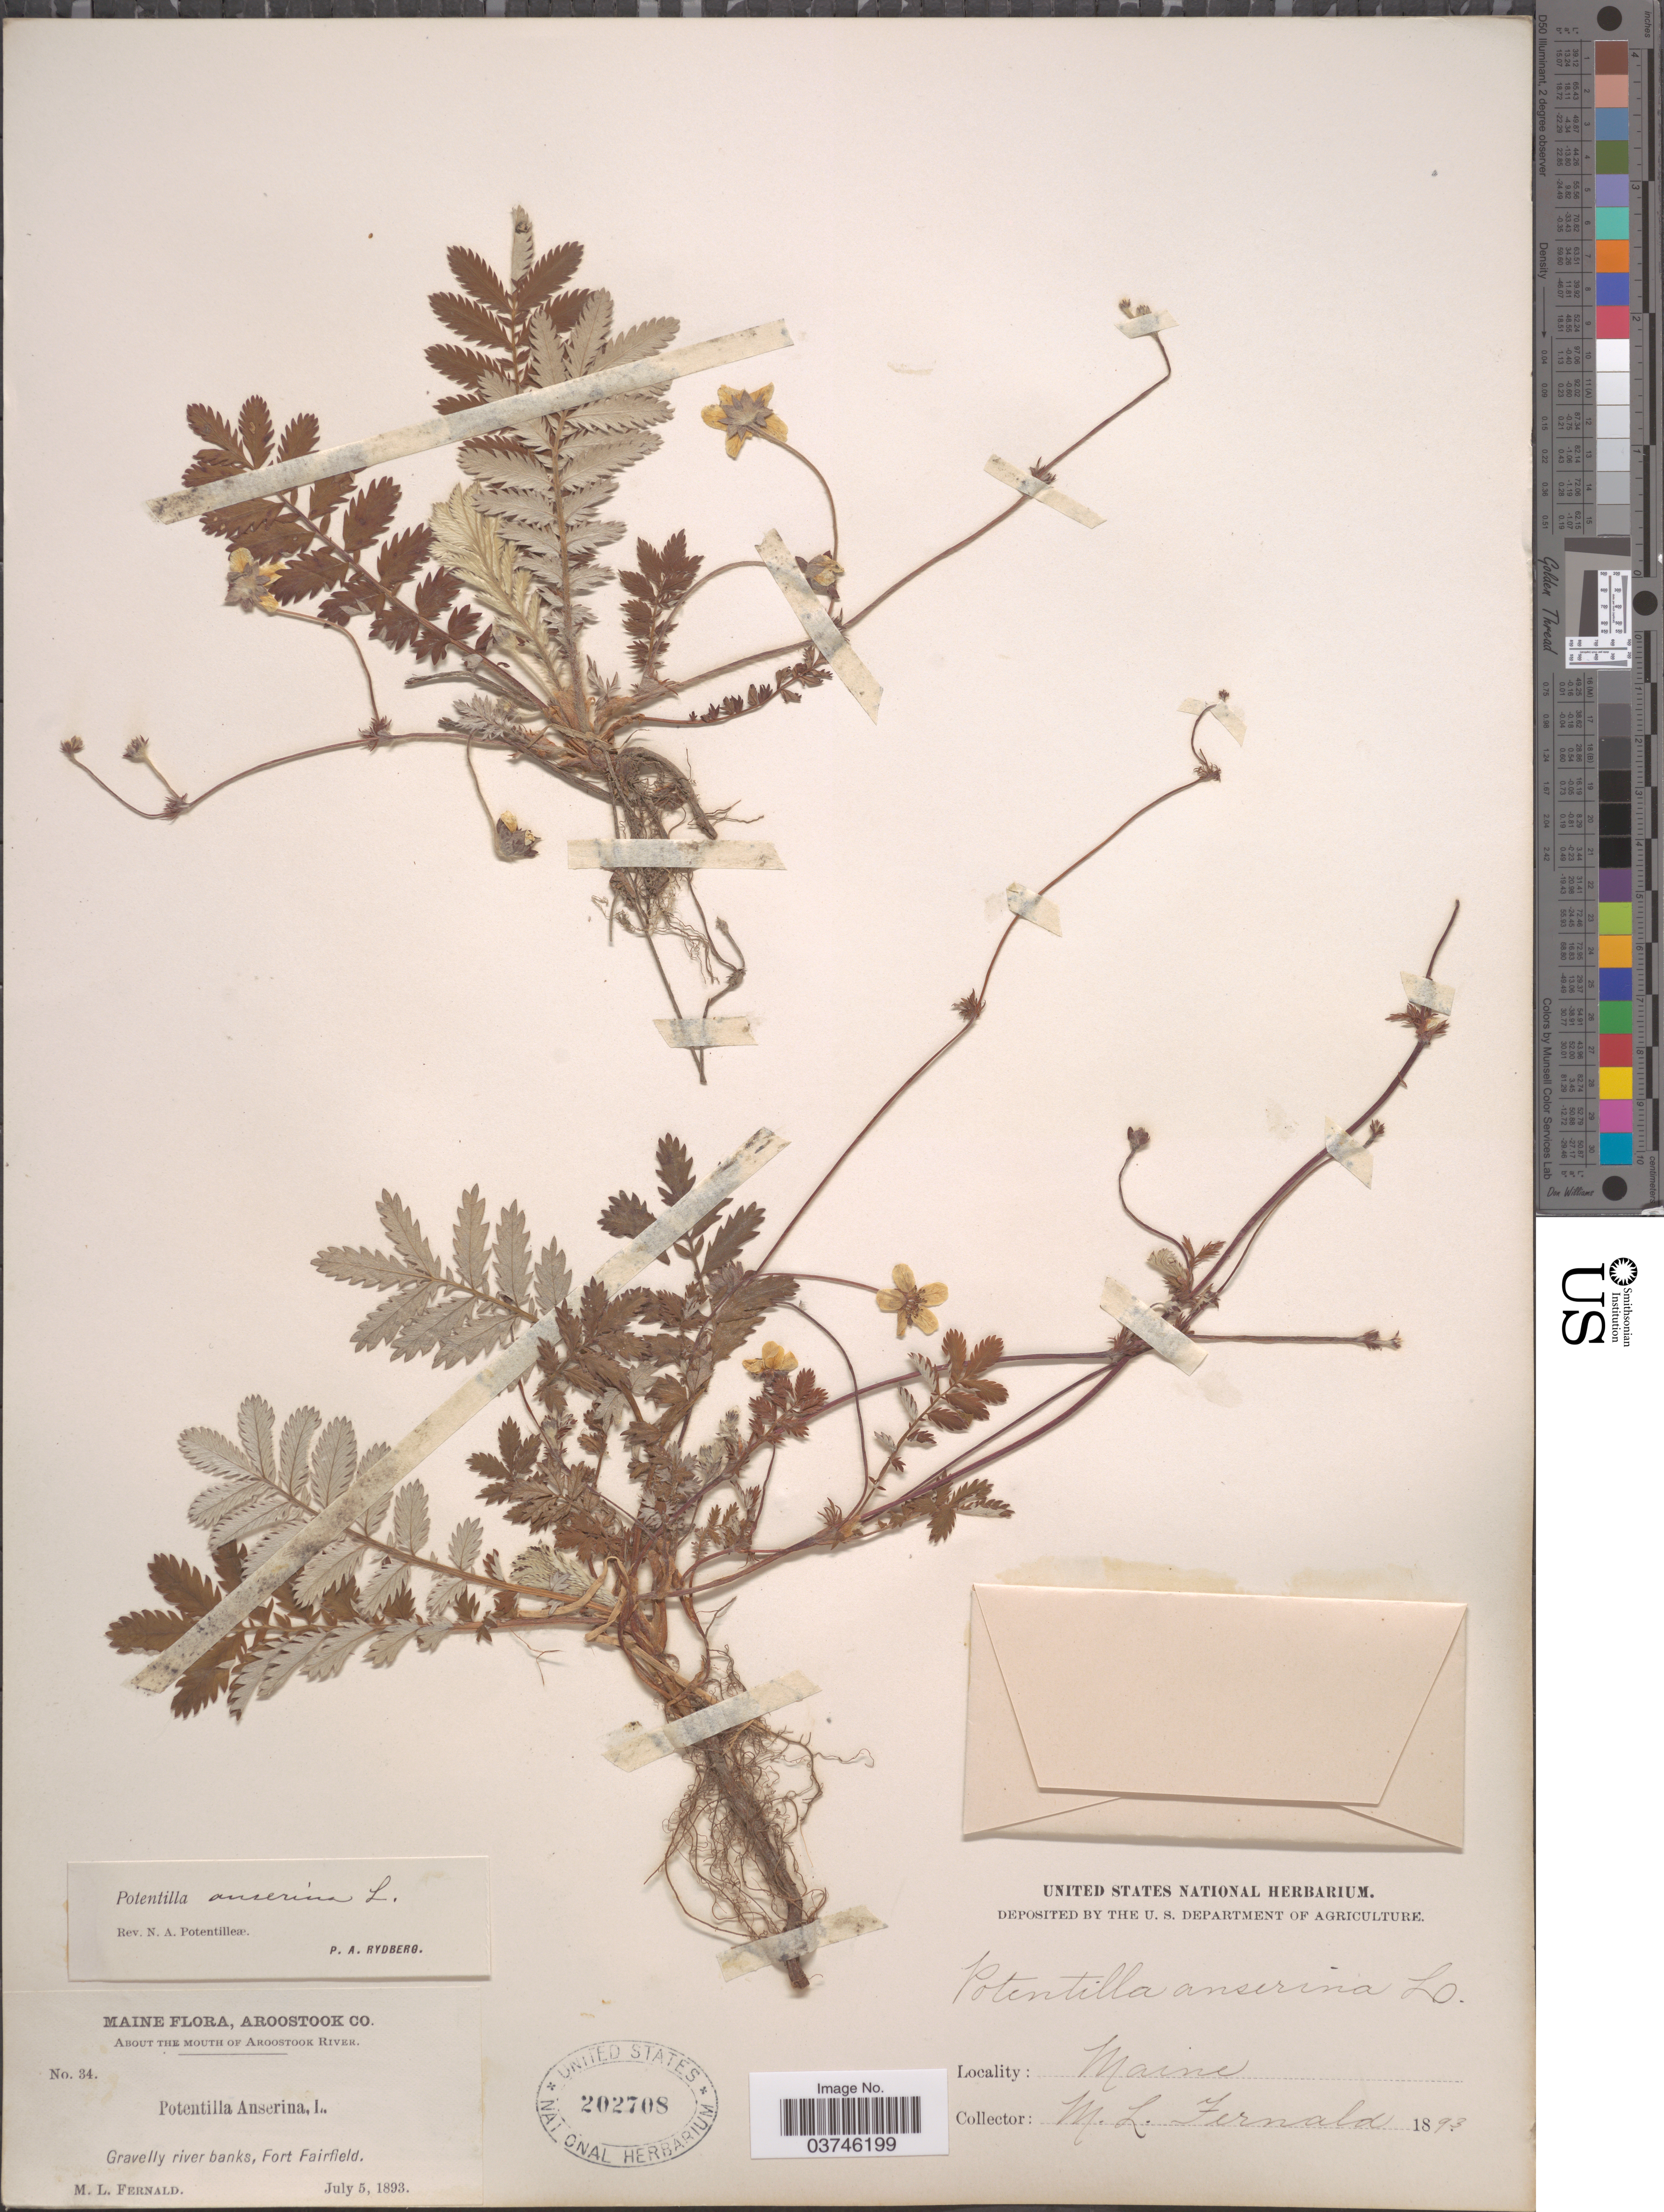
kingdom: Plantae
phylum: Tracheophyta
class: Magnoliopsida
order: Rosales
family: Rosaceae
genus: Argentina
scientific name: Argentina anserina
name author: (L.) Rydb.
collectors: M. L. Fernald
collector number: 34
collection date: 1893-07-05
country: United States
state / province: Maine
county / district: Aroostook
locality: About the Mouth of Aroostook River. Gravelly river banks, Fort Fairfield.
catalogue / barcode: US 202708